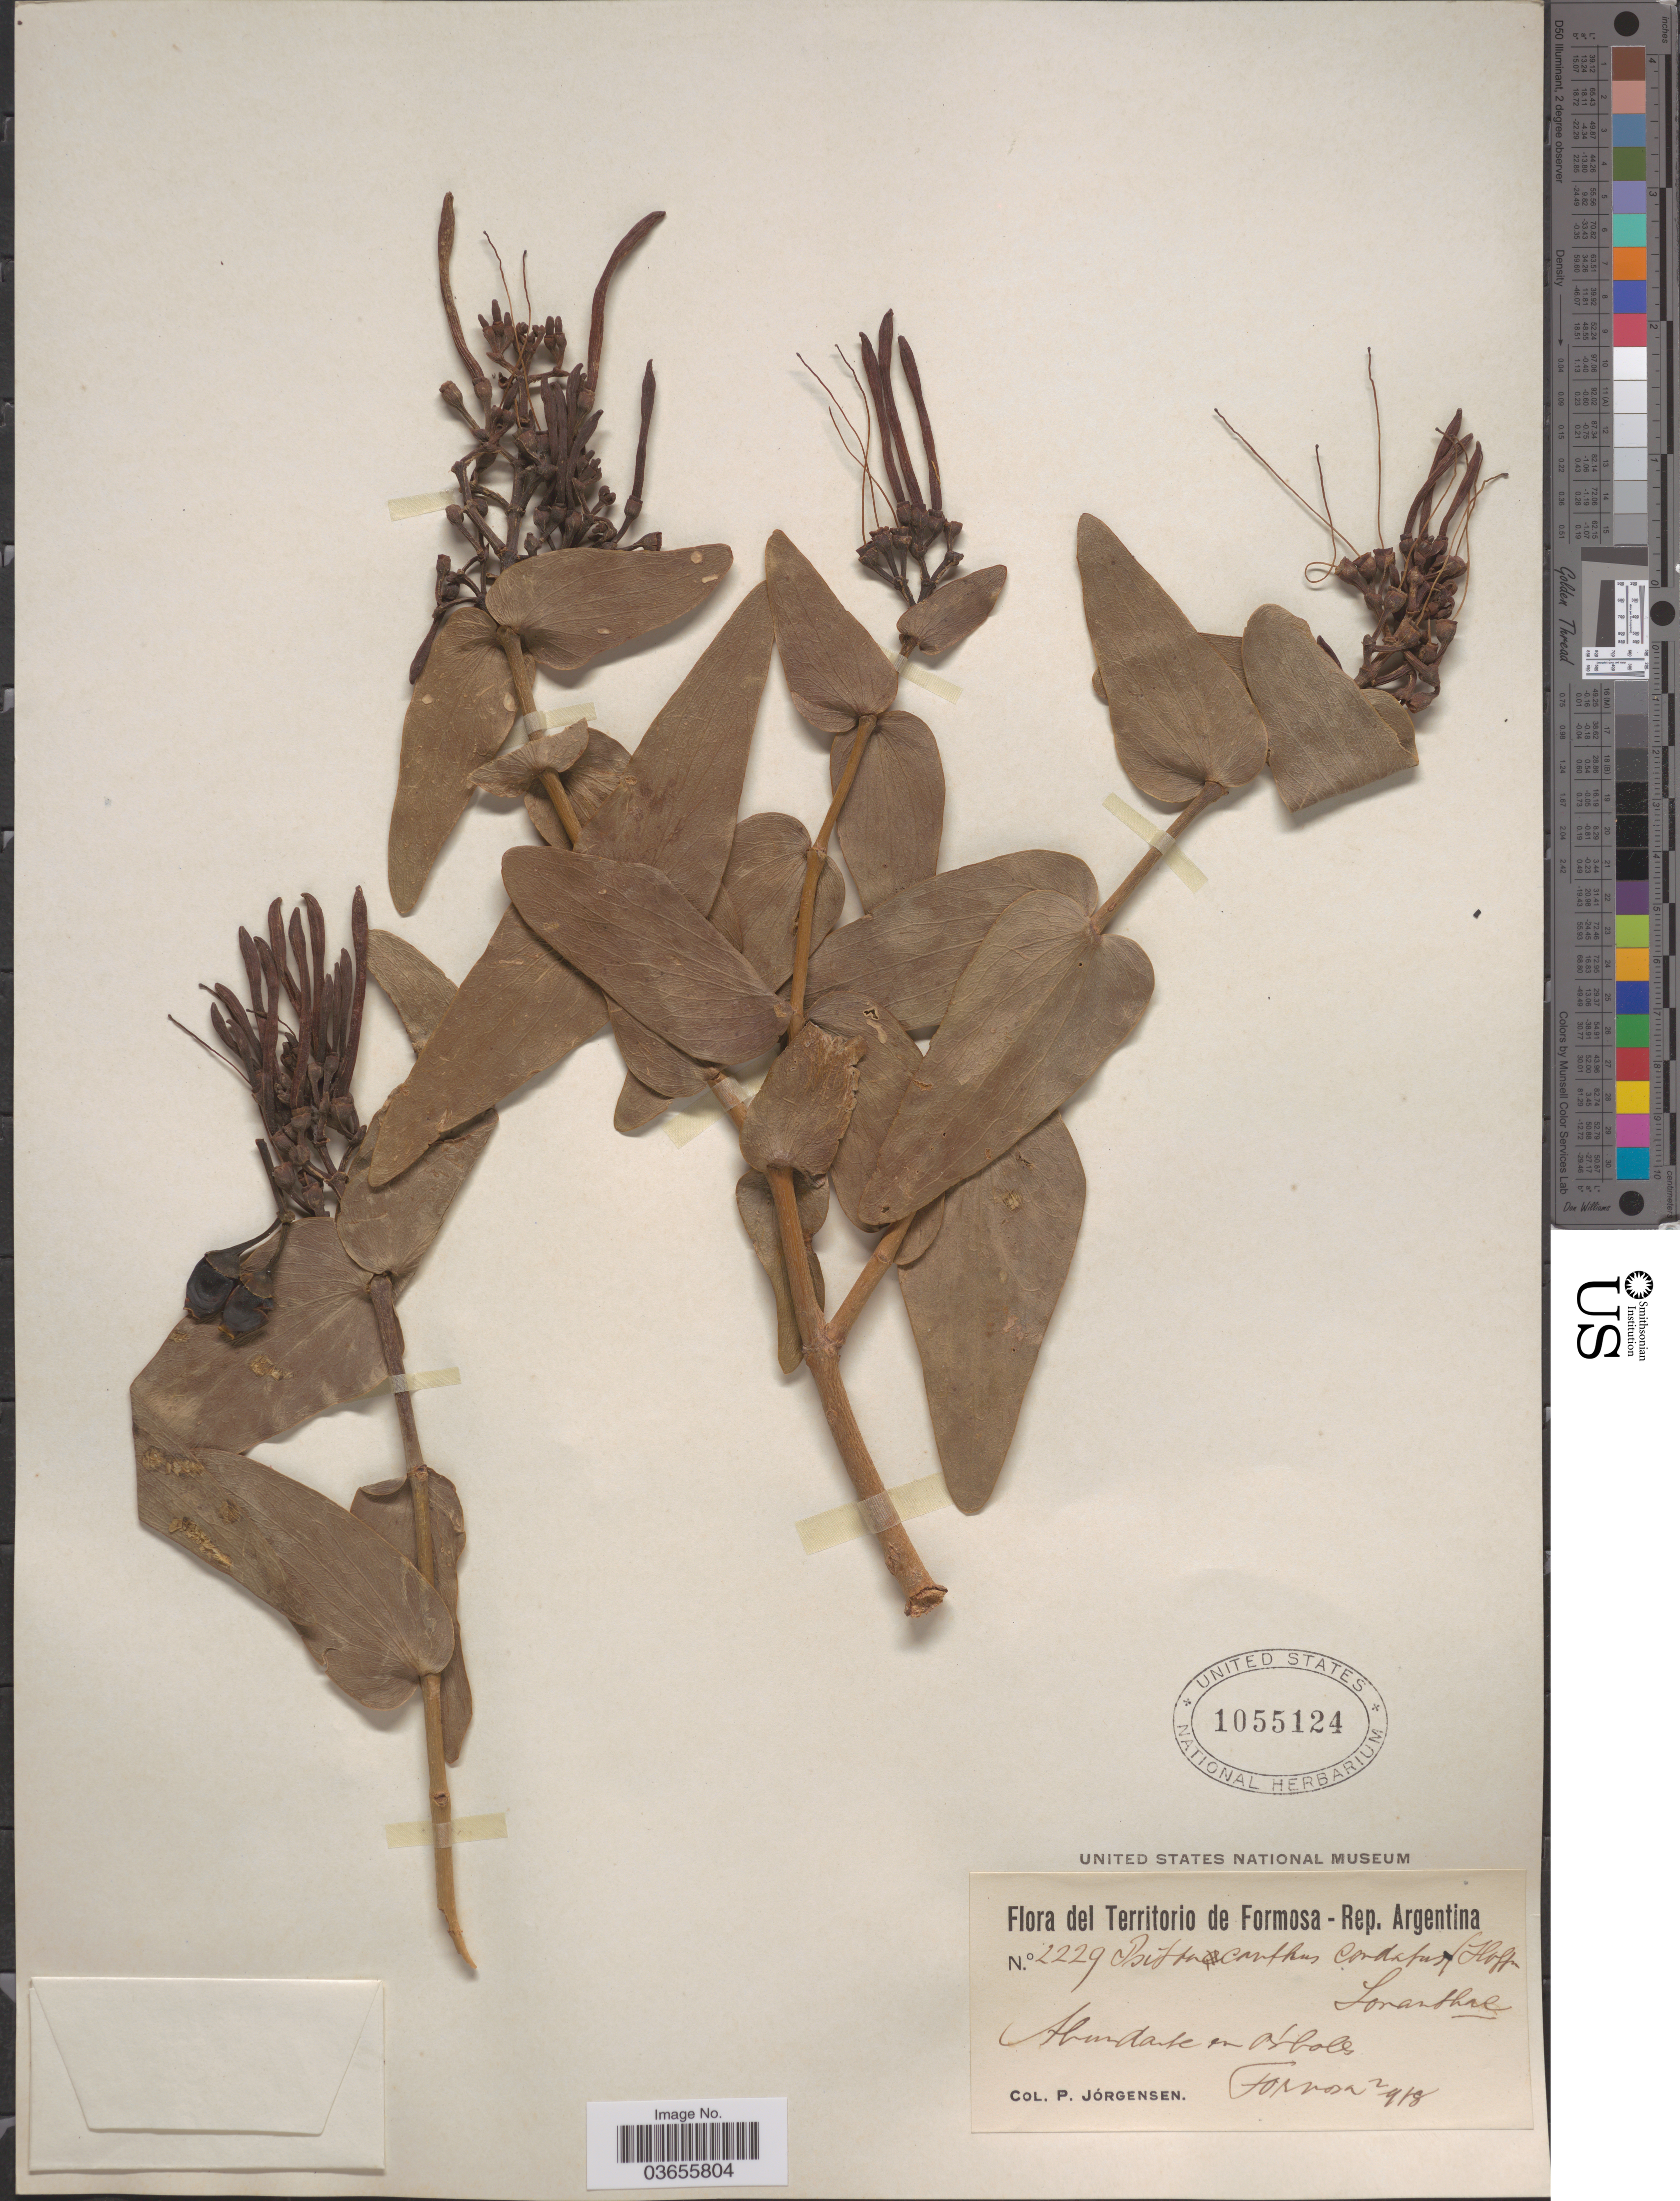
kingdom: Plantae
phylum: Tracheophyta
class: Magnoliopsida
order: Santalales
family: Loranthaceae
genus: Psittacanthus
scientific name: Psittacanthus cordatus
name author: (Hoffmanns.) Blume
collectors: P. Jörgensen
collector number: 2229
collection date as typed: Transcribed d/m/y: 2/9/18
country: Argentina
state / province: Formosa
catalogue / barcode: US 1055124